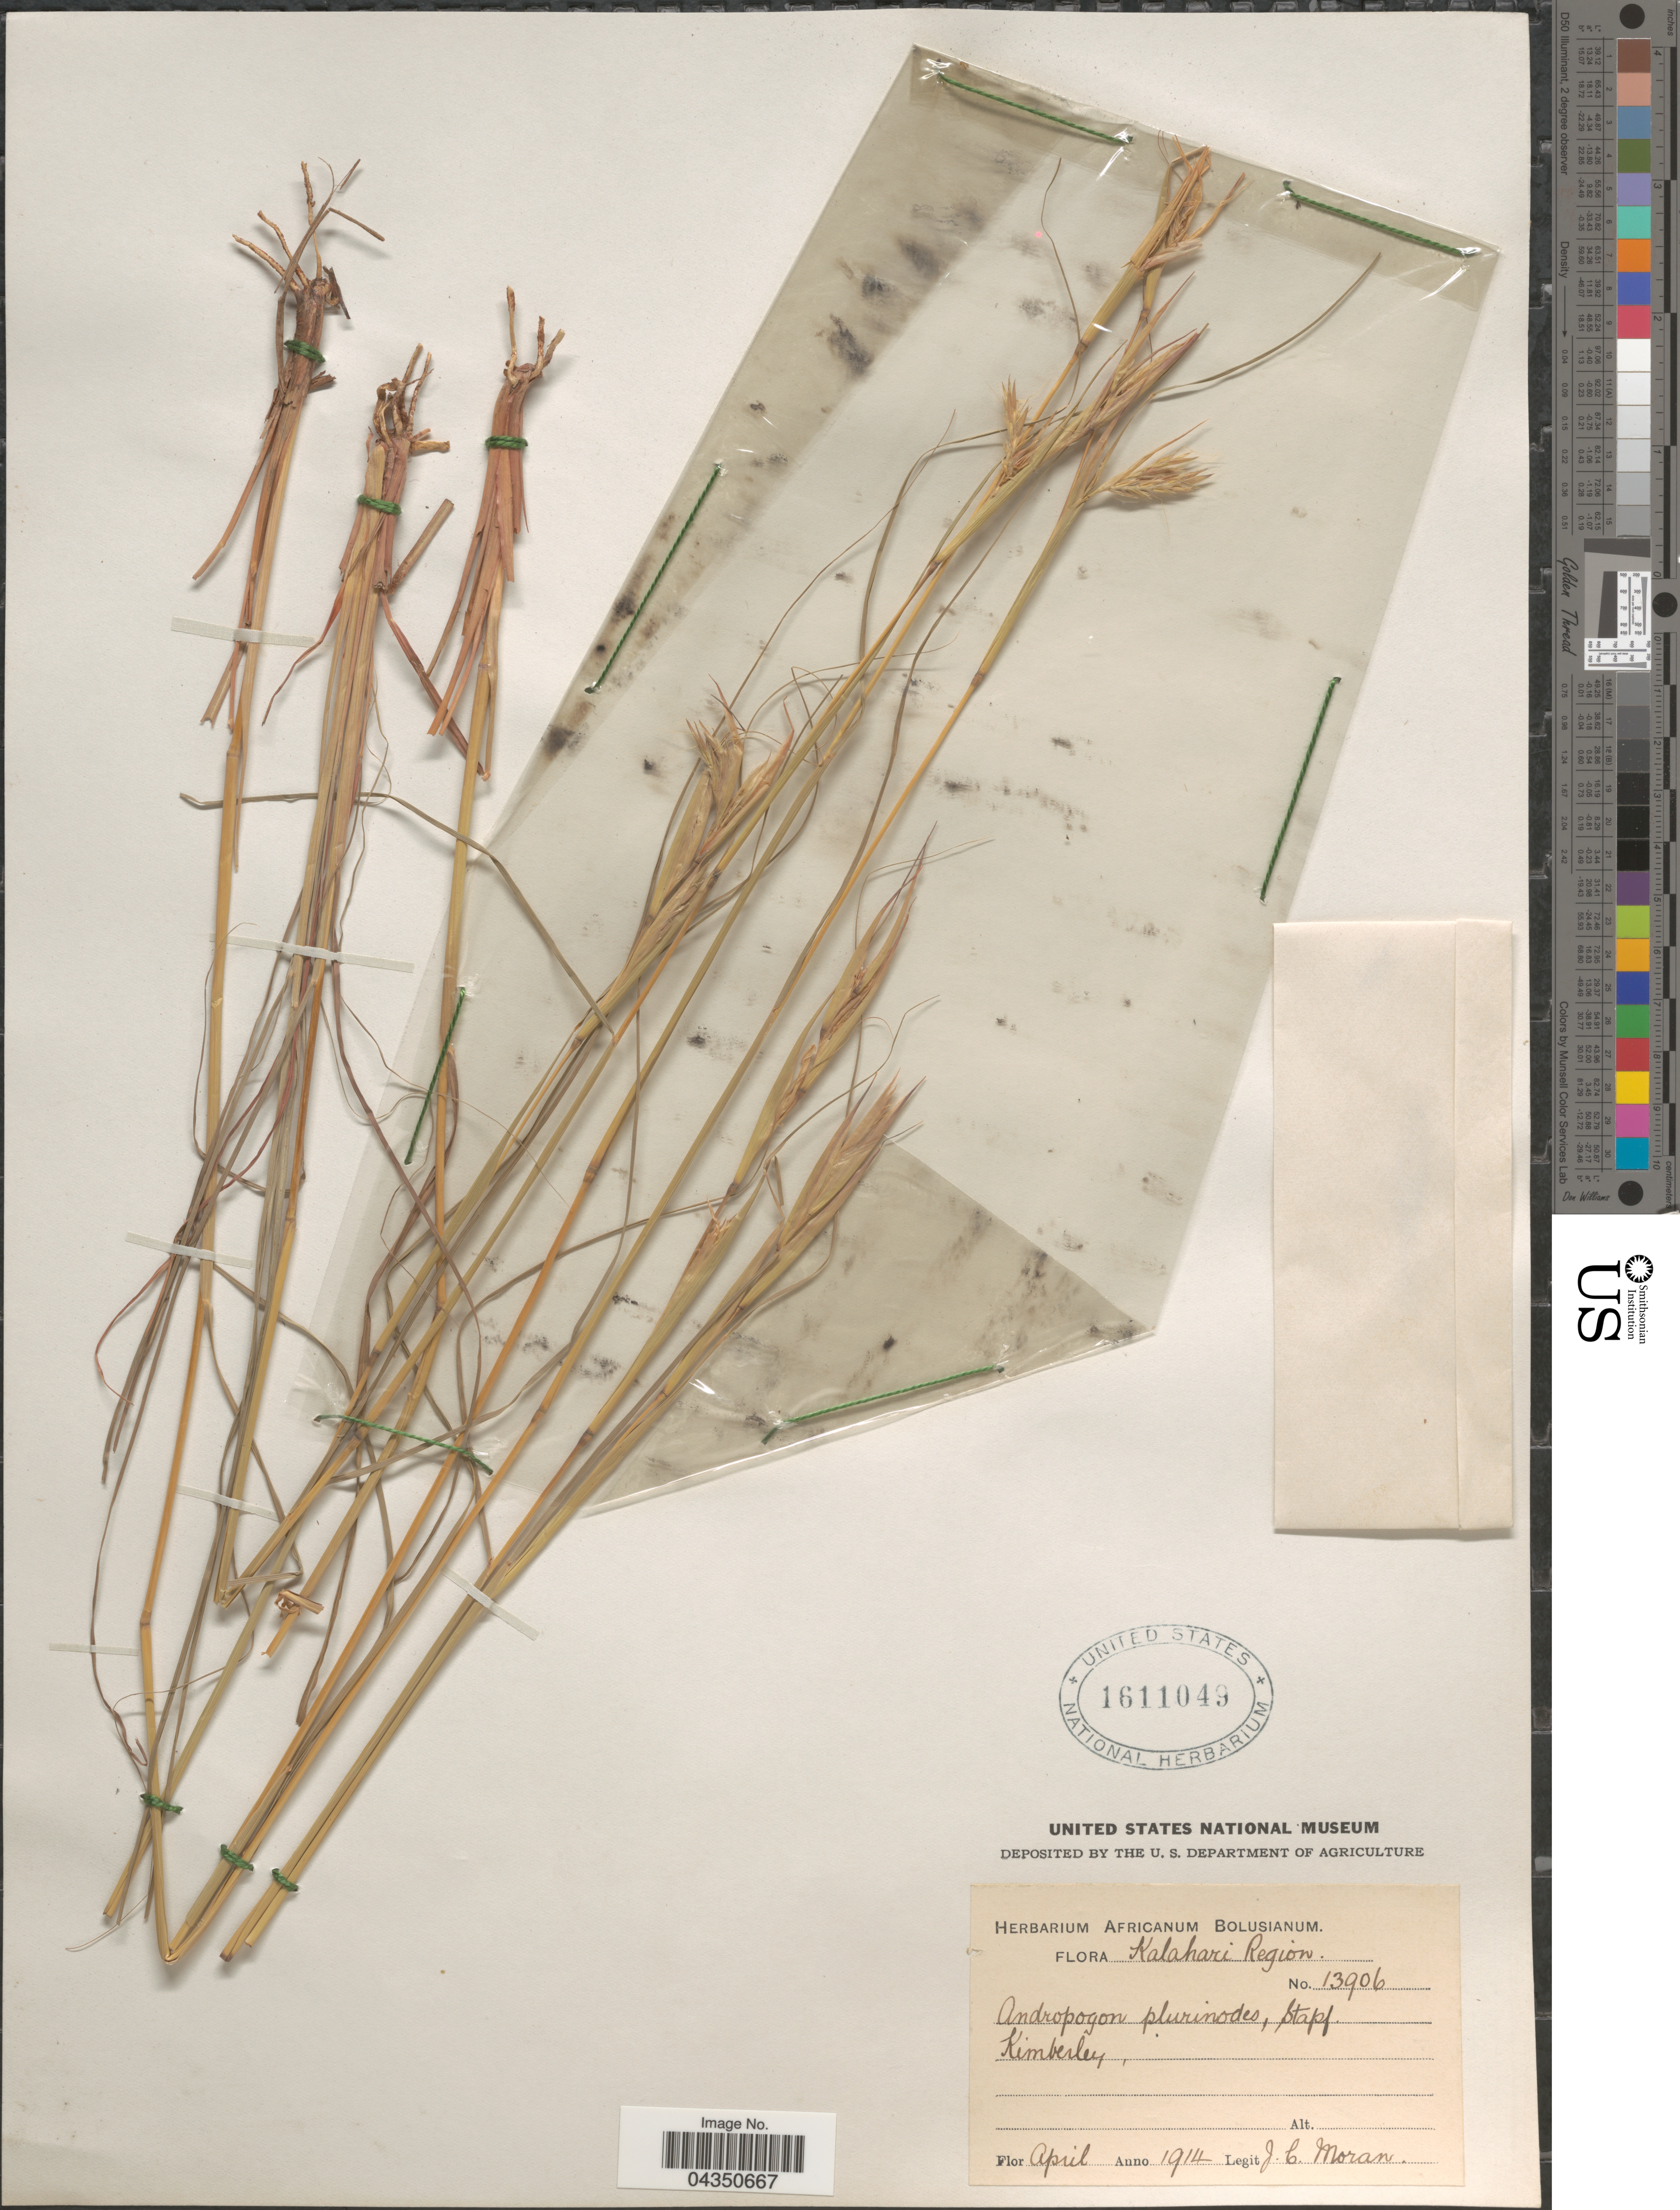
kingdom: Plantae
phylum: Tracheophyta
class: Liliopsida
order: Poales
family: Poaceae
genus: Cymbopogon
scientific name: Cymbopogon pospischillii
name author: (K. Schum.) C.E. Hubb.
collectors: J. Moran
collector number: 13906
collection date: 1914-04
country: South Africa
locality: Kalahari Region. Kimberley.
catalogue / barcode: US 1611049